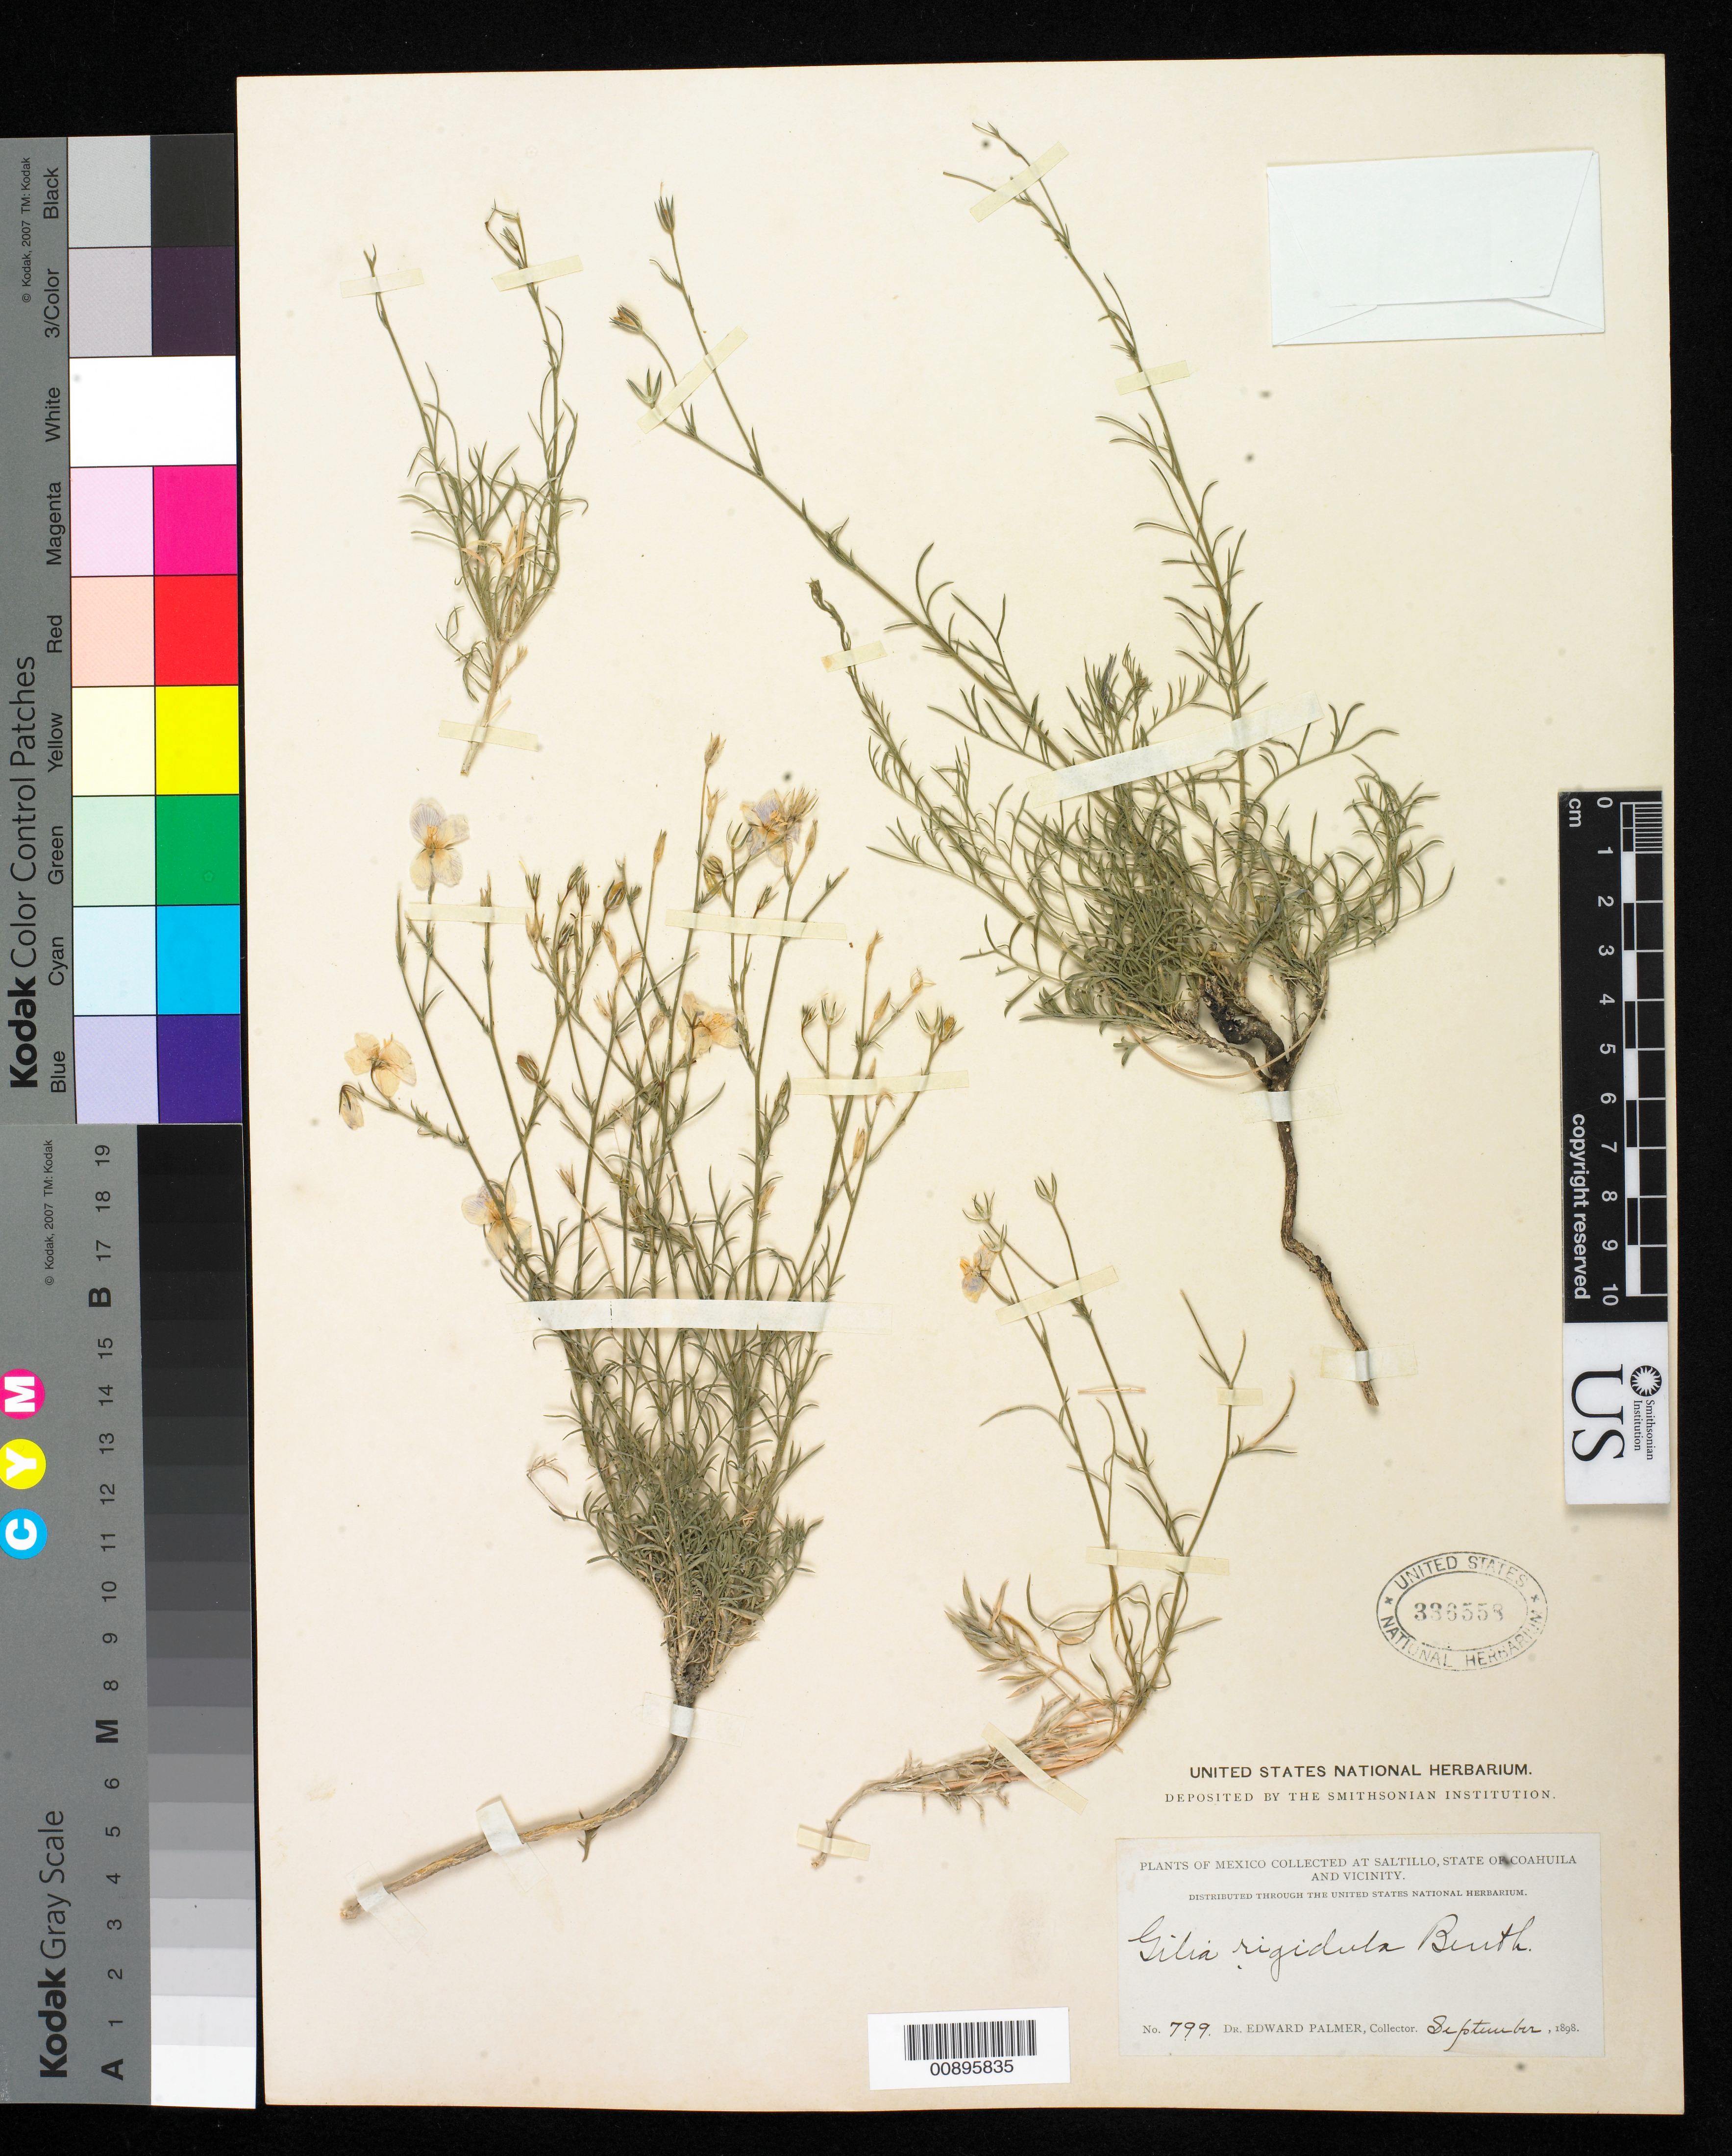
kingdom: Plantae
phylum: Tracheophyta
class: Magnoliopsida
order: Ericales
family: Polemoniaceae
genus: Giliastrum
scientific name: Giliastrum purpusii subsp. platylobum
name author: (I.M. Johnst.) J.M. Porter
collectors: E. Palmer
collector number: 799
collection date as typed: Sep 1898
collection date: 1898-09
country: Mexico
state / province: Coahuila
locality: Saltillo, Coahuila and vicinity.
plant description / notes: Cited by I.M. Johnston, J. Arnold Arbor. 24(1): 95. 1943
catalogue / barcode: US 336558